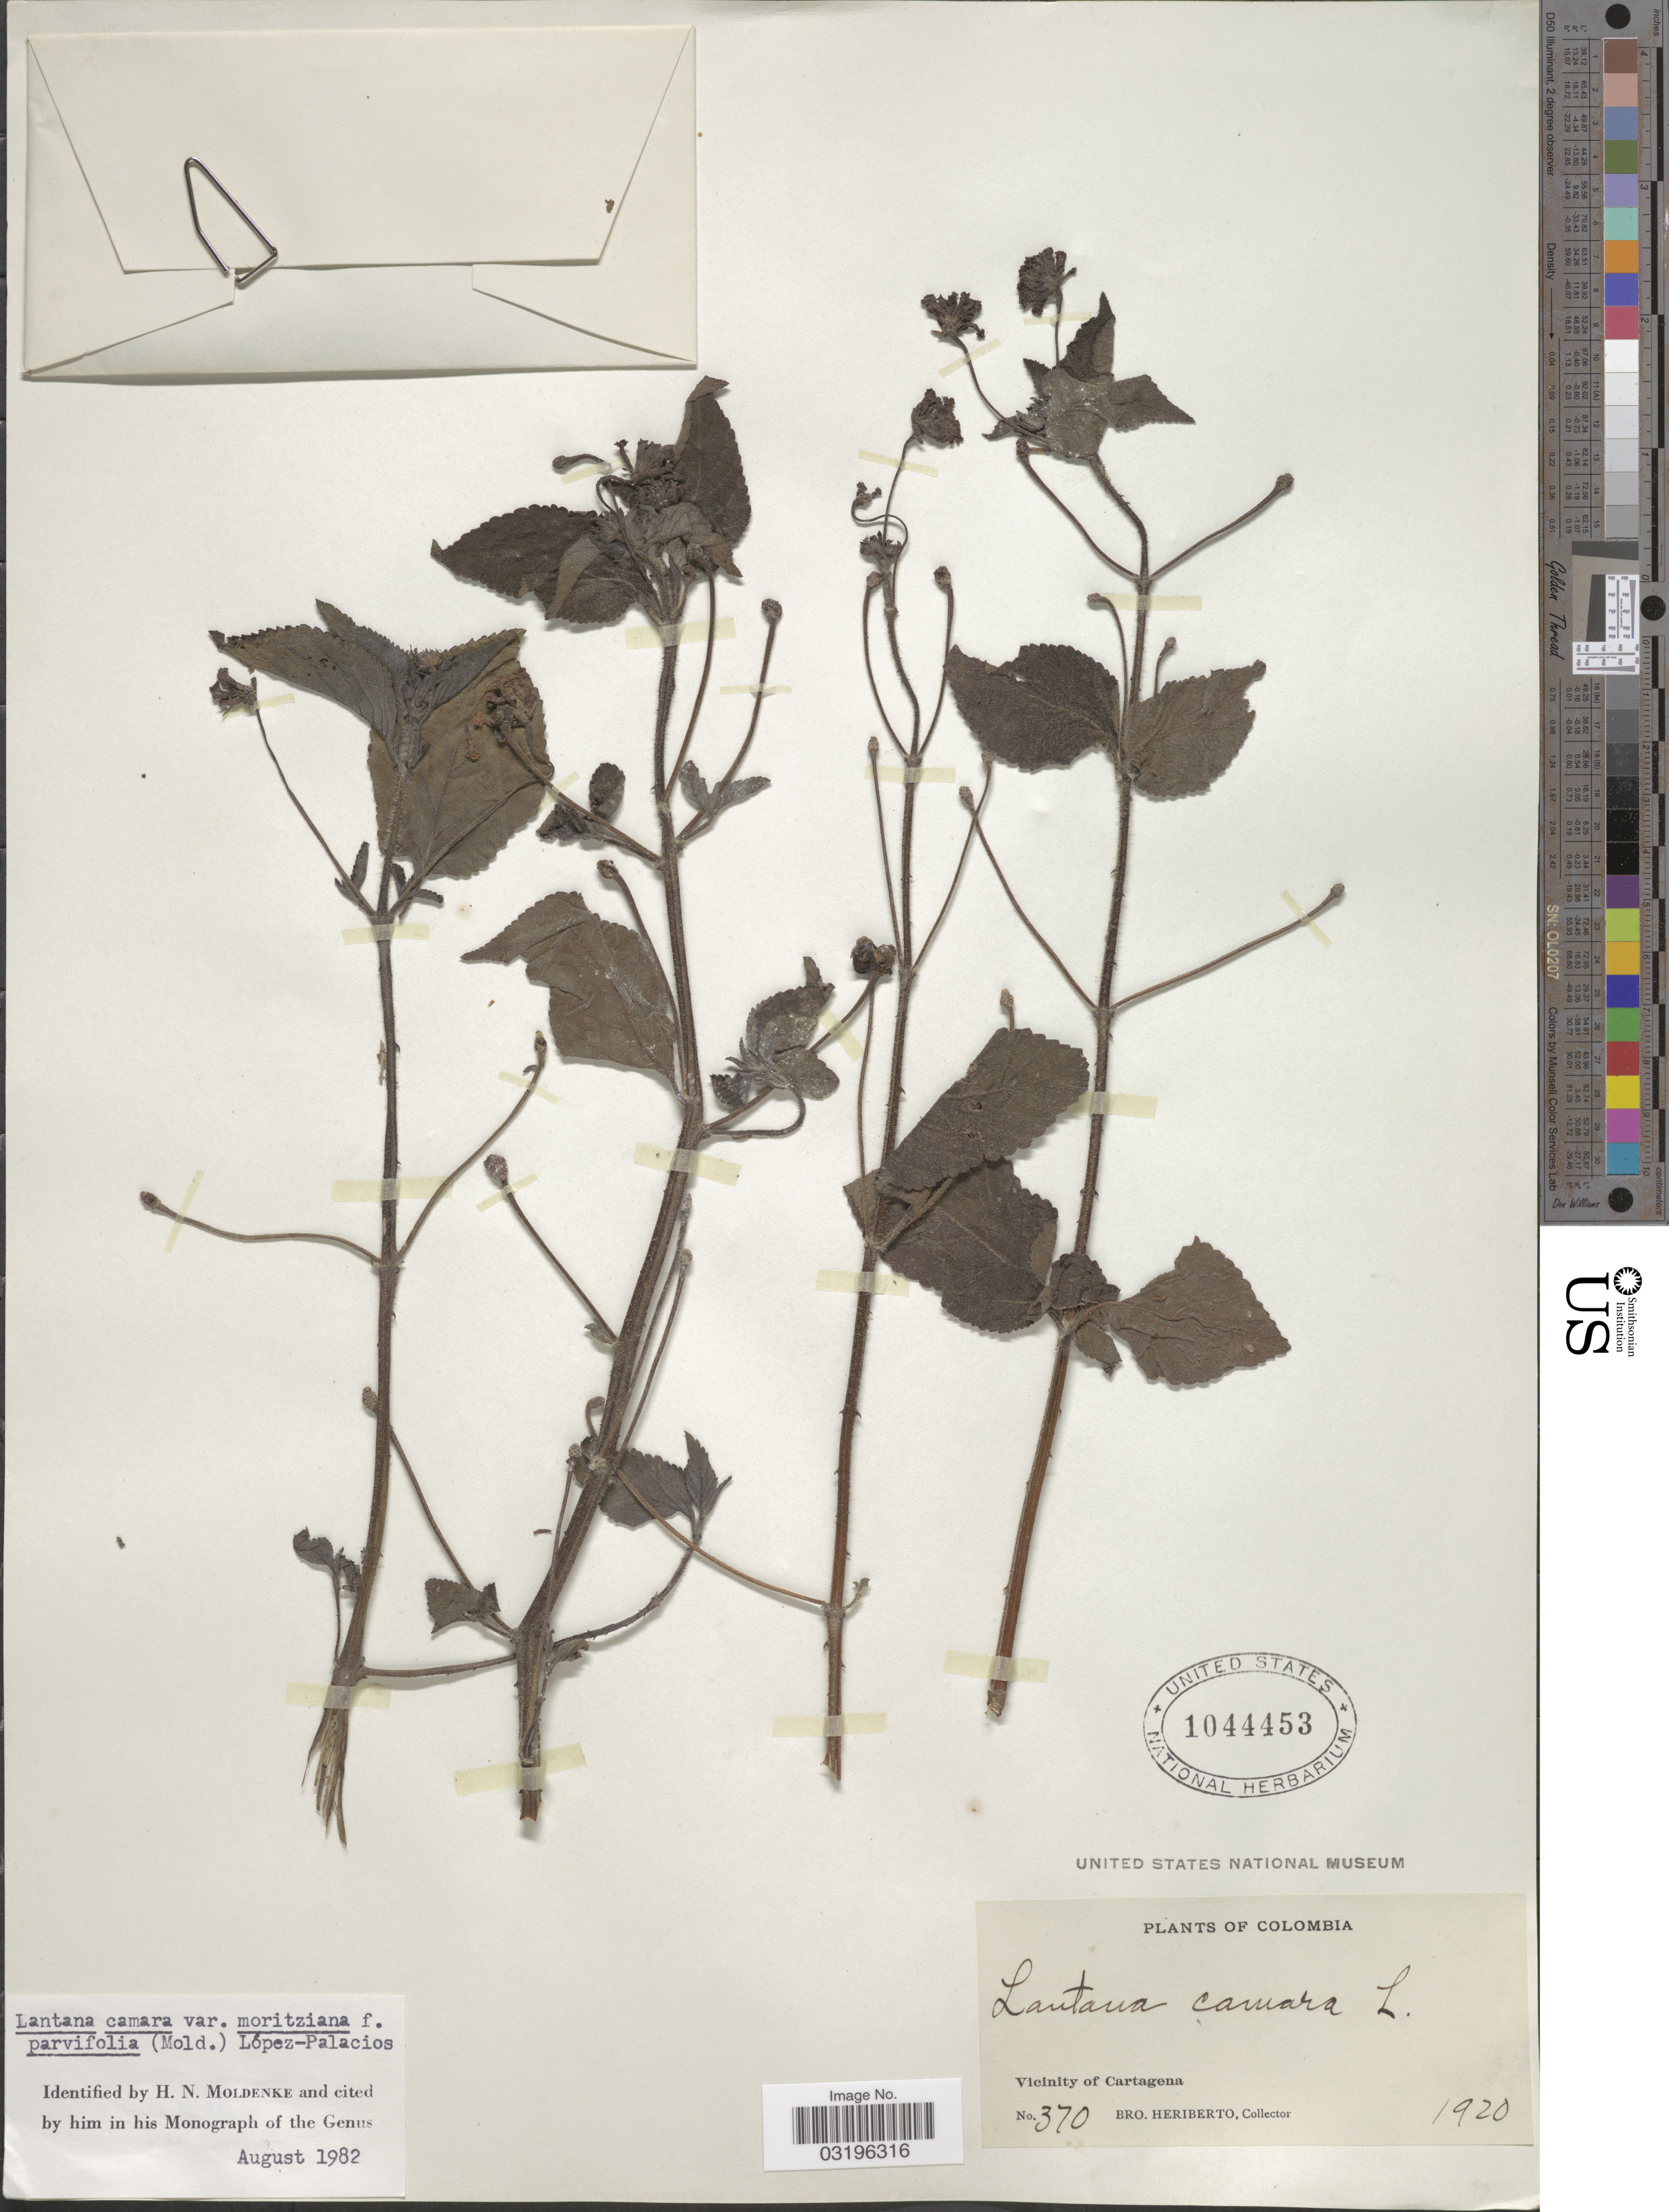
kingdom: Plantae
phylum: Tracheophyta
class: Magnoliopsida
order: Lamiales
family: Verbenaceae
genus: Lantana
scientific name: Lantana camara f. parvifolia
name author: Moldenke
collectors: B. Heriberto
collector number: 370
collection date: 1920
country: Colombia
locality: Vicinity of Cartagena.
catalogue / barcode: US 1044453